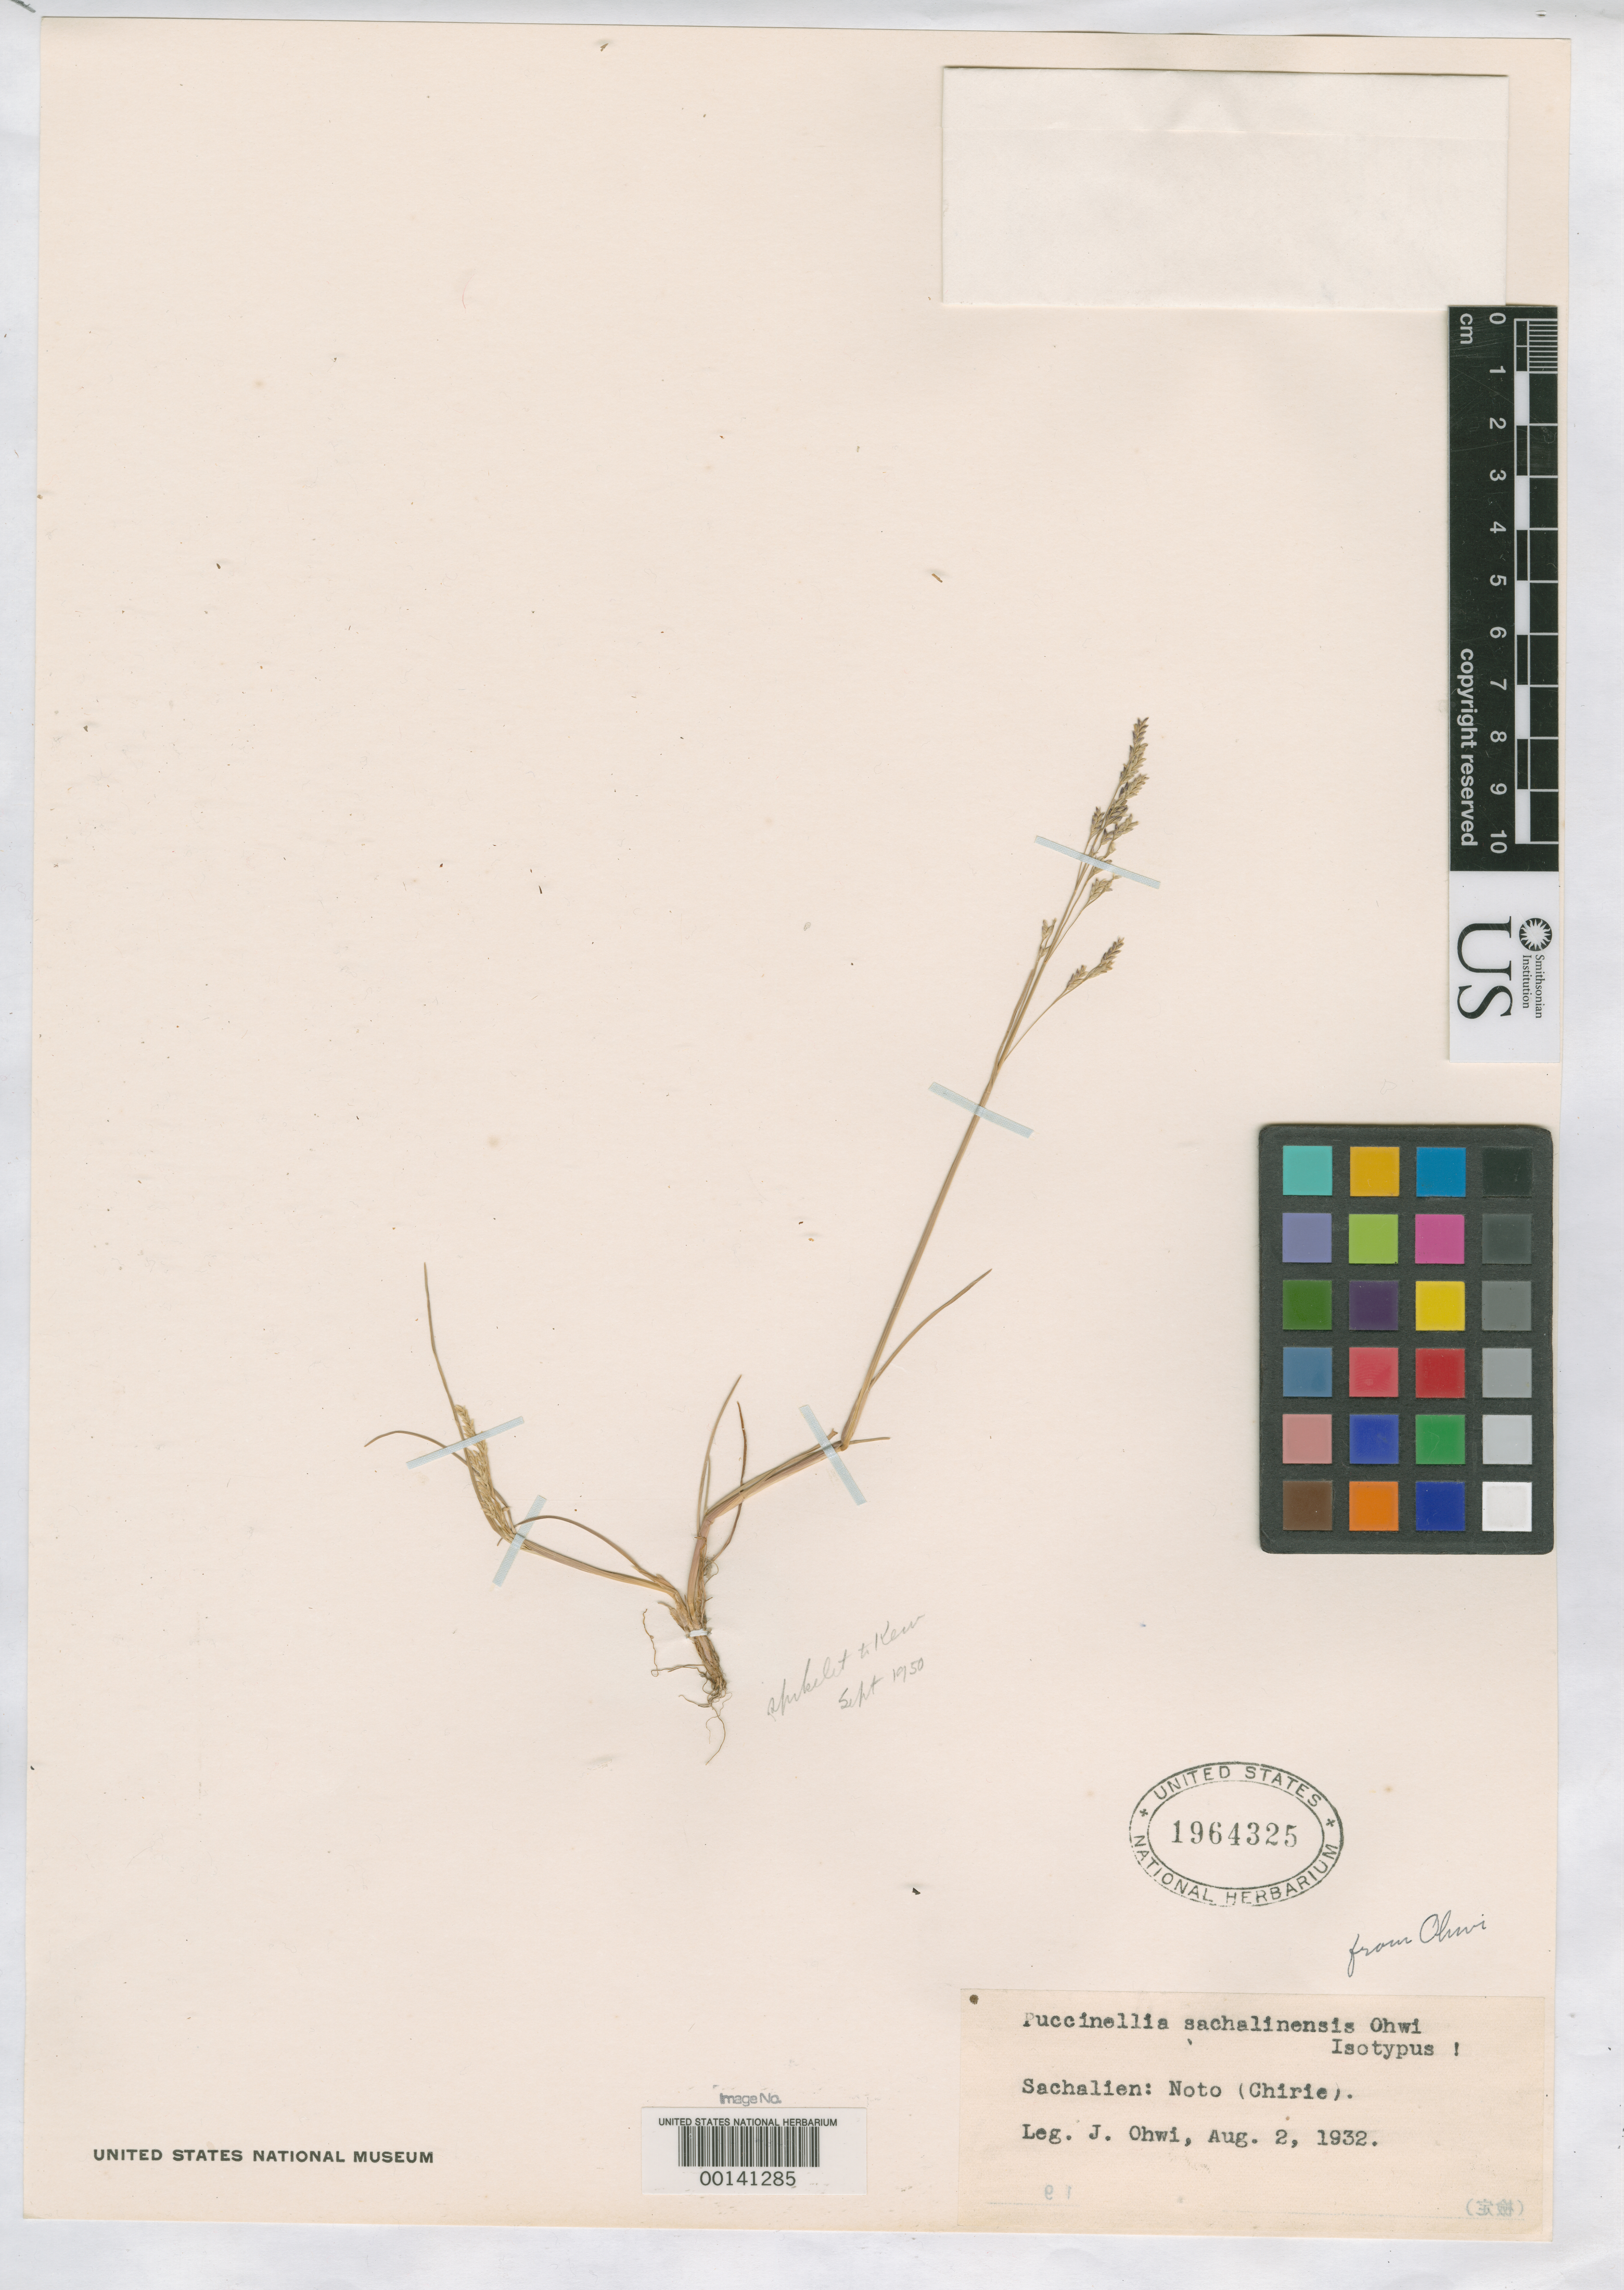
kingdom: Plantae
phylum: Tracheophyta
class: Liliopsida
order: Poales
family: Poaceae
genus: Puccinellia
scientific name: Puccinellia sachalinensis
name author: Ohwi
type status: Isotype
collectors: J. Ohwi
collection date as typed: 02 Aug 1932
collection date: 1932-08-02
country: Russian Federation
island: Sakhalin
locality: Sachalien: Noto (Chirie)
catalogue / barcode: US 1964325